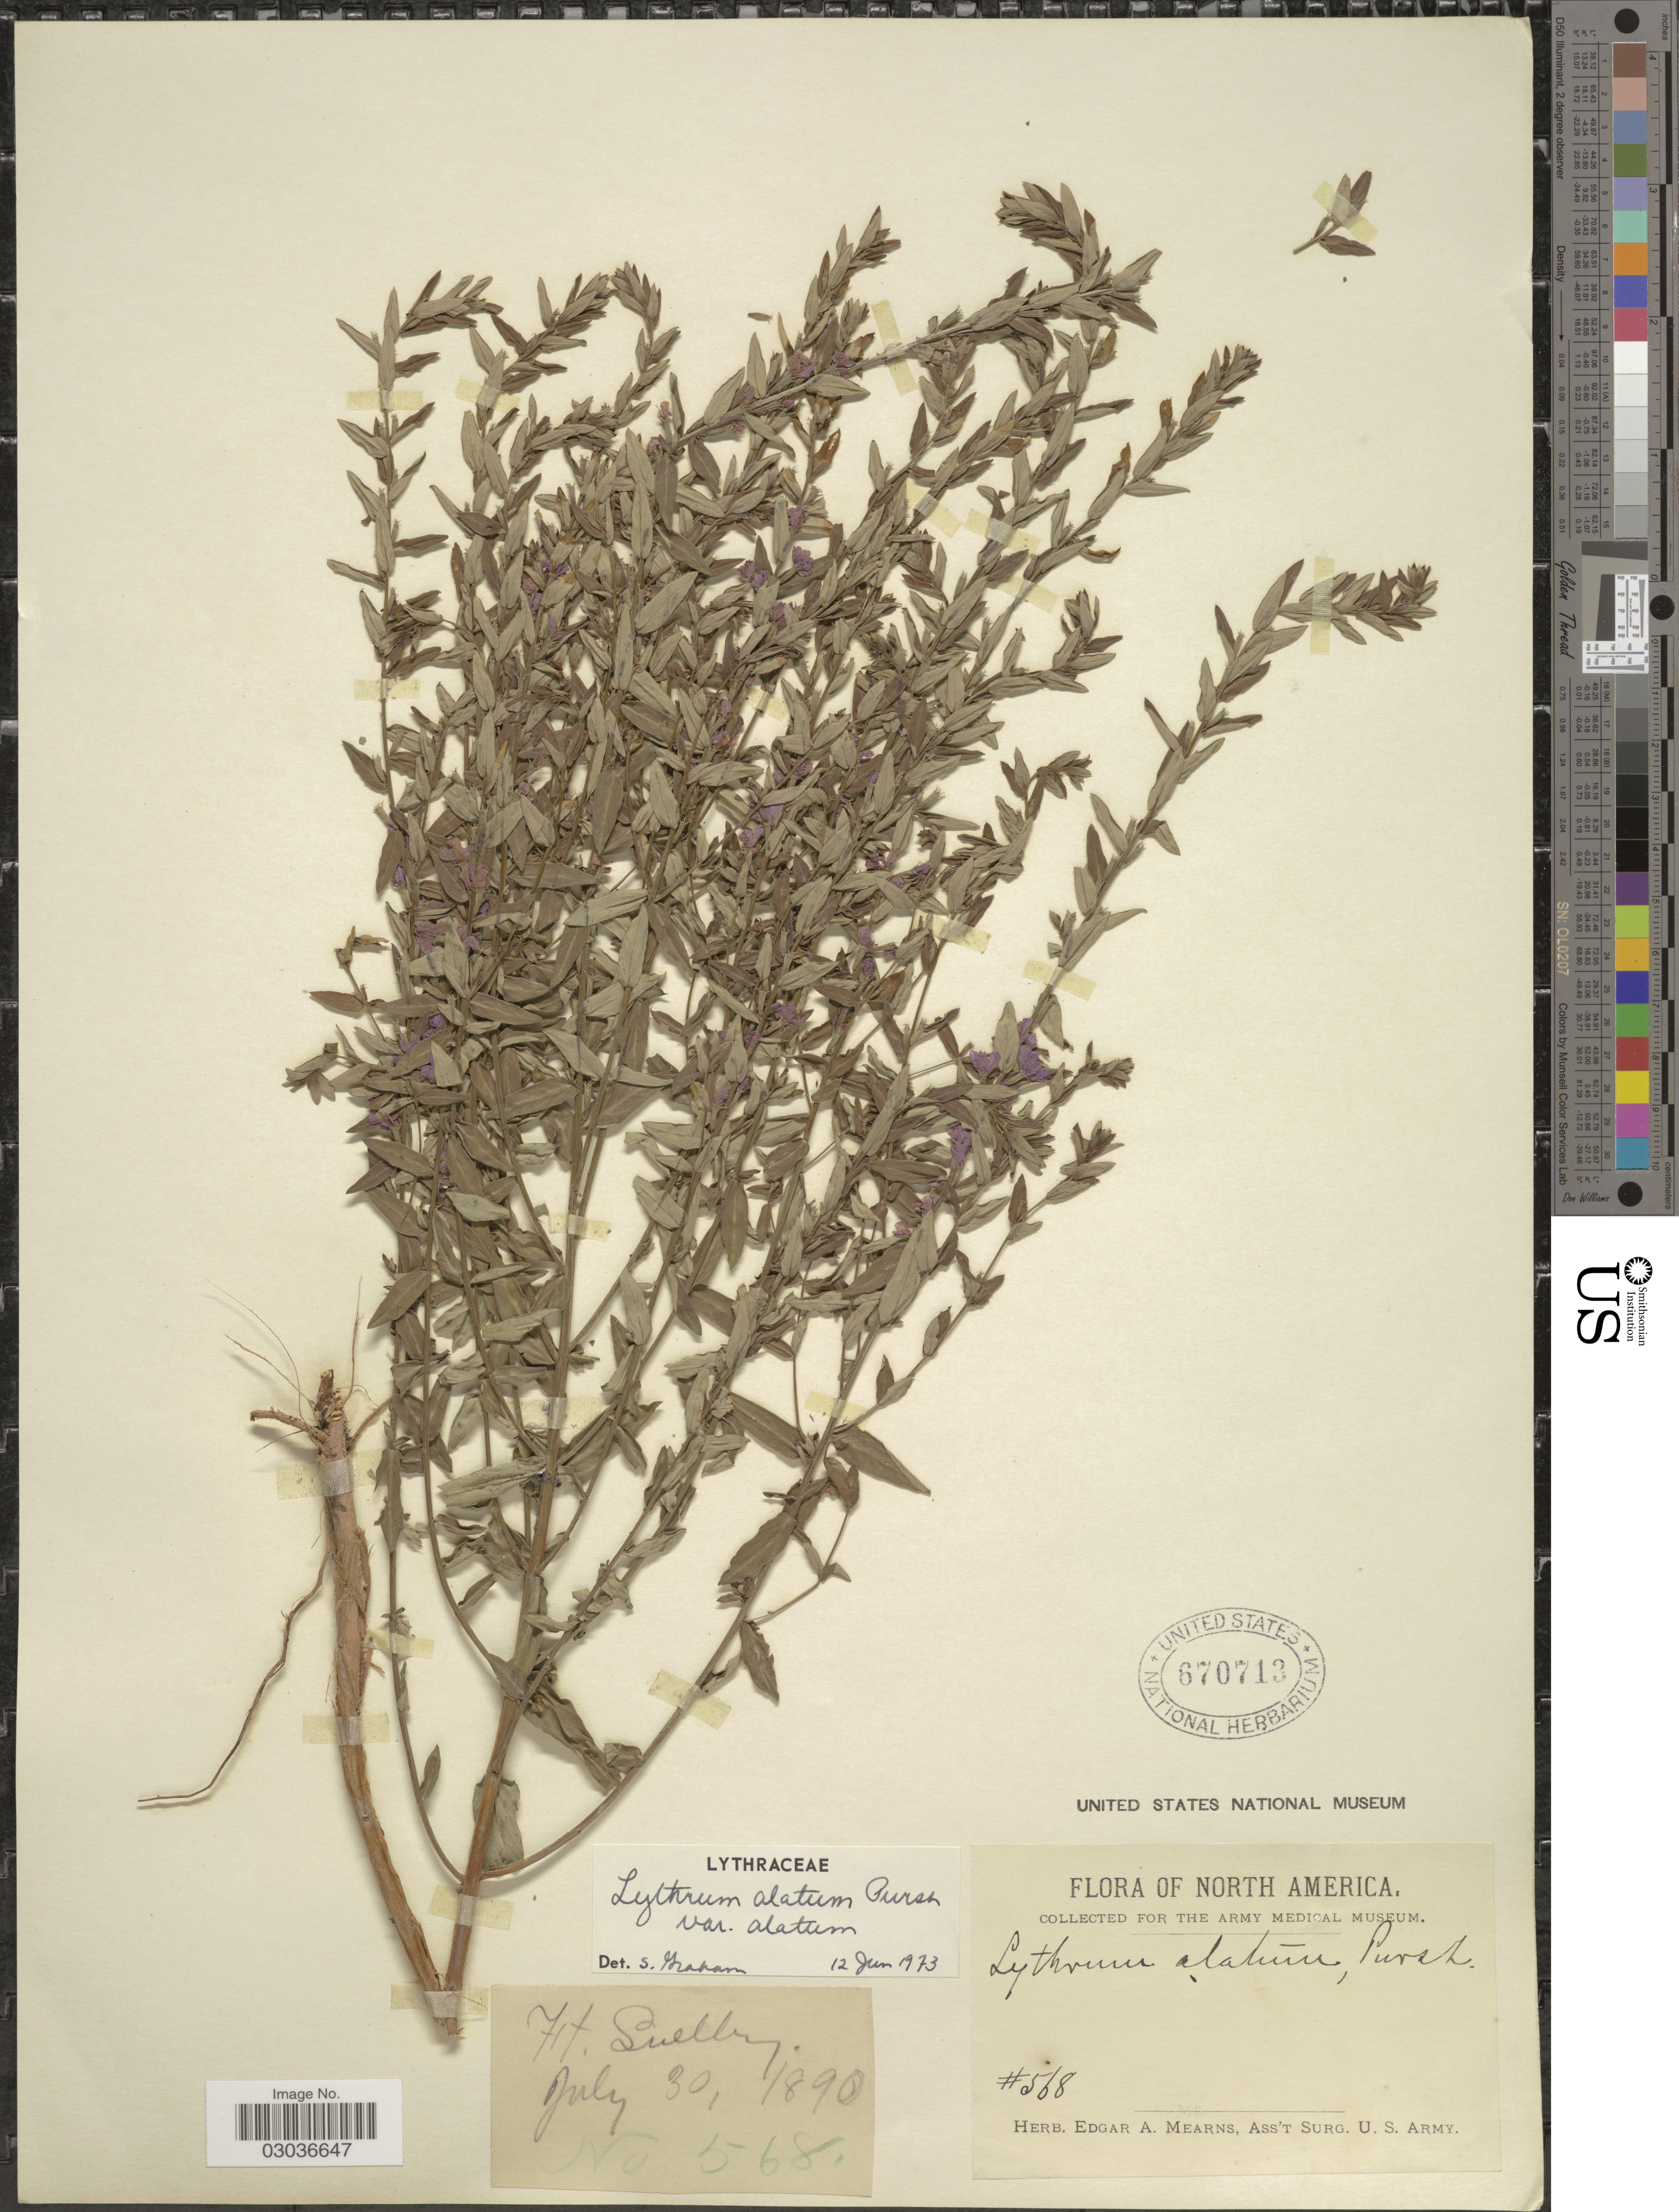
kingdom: Plantae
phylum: Tracheophyta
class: Magnoliopsida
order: Myrtales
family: Lythraceae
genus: Lythrum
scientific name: Lythrum alatum var. alatum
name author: Pursh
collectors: ex herb. Edgar A. Mearns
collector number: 568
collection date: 1890-07-30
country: United States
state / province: Minnesota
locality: North America. Ft. Snelling.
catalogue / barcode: US 670713